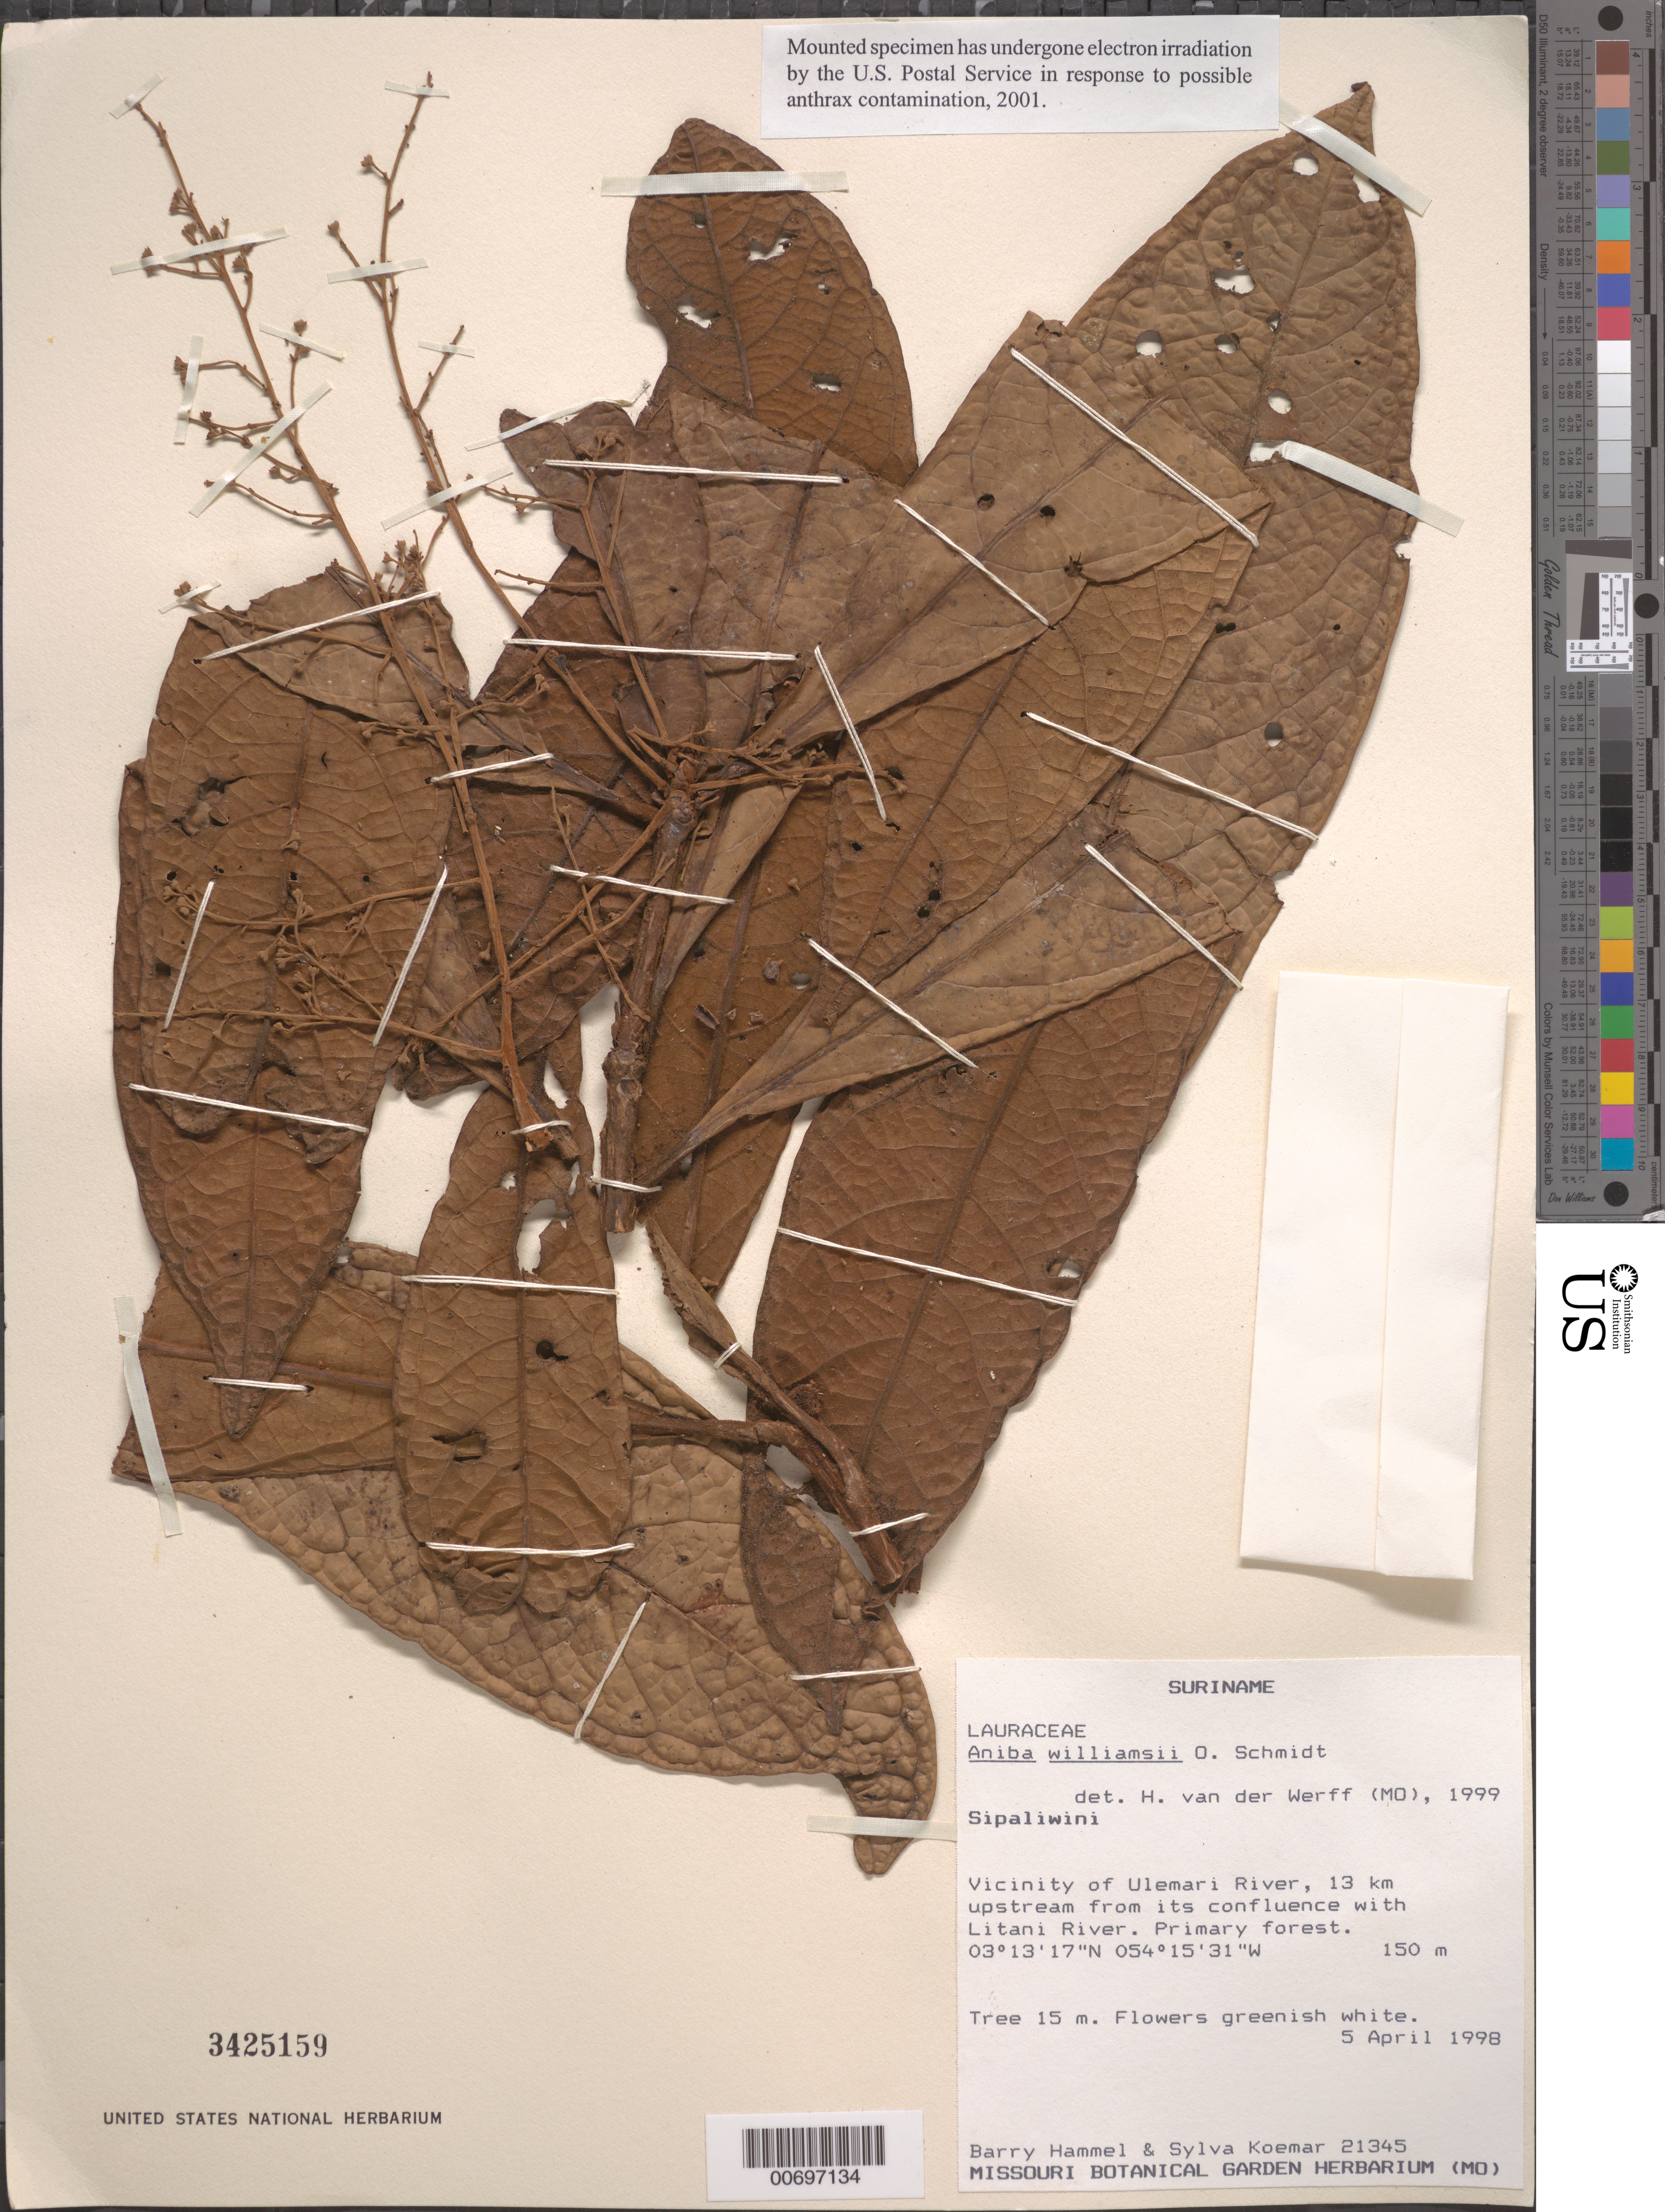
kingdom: Plantae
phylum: Tracheophyta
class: Magnoliopsida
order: Laurales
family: Lauraceae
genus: Aniba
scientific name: Aniba williamsii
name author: O.C. Schmidt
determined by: van der Werff, H., (MO), Missouri Botanical Garden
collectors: B. Hammel & S. Koemar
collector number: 21345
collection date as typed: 5-Apr-98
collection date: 1998-04-05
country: Suriname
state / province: Sipaliwini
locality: Ulemari R., 13 km upstream from confl. with Litani R.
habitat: Primary forest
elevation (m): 150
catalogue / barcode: US 3425159